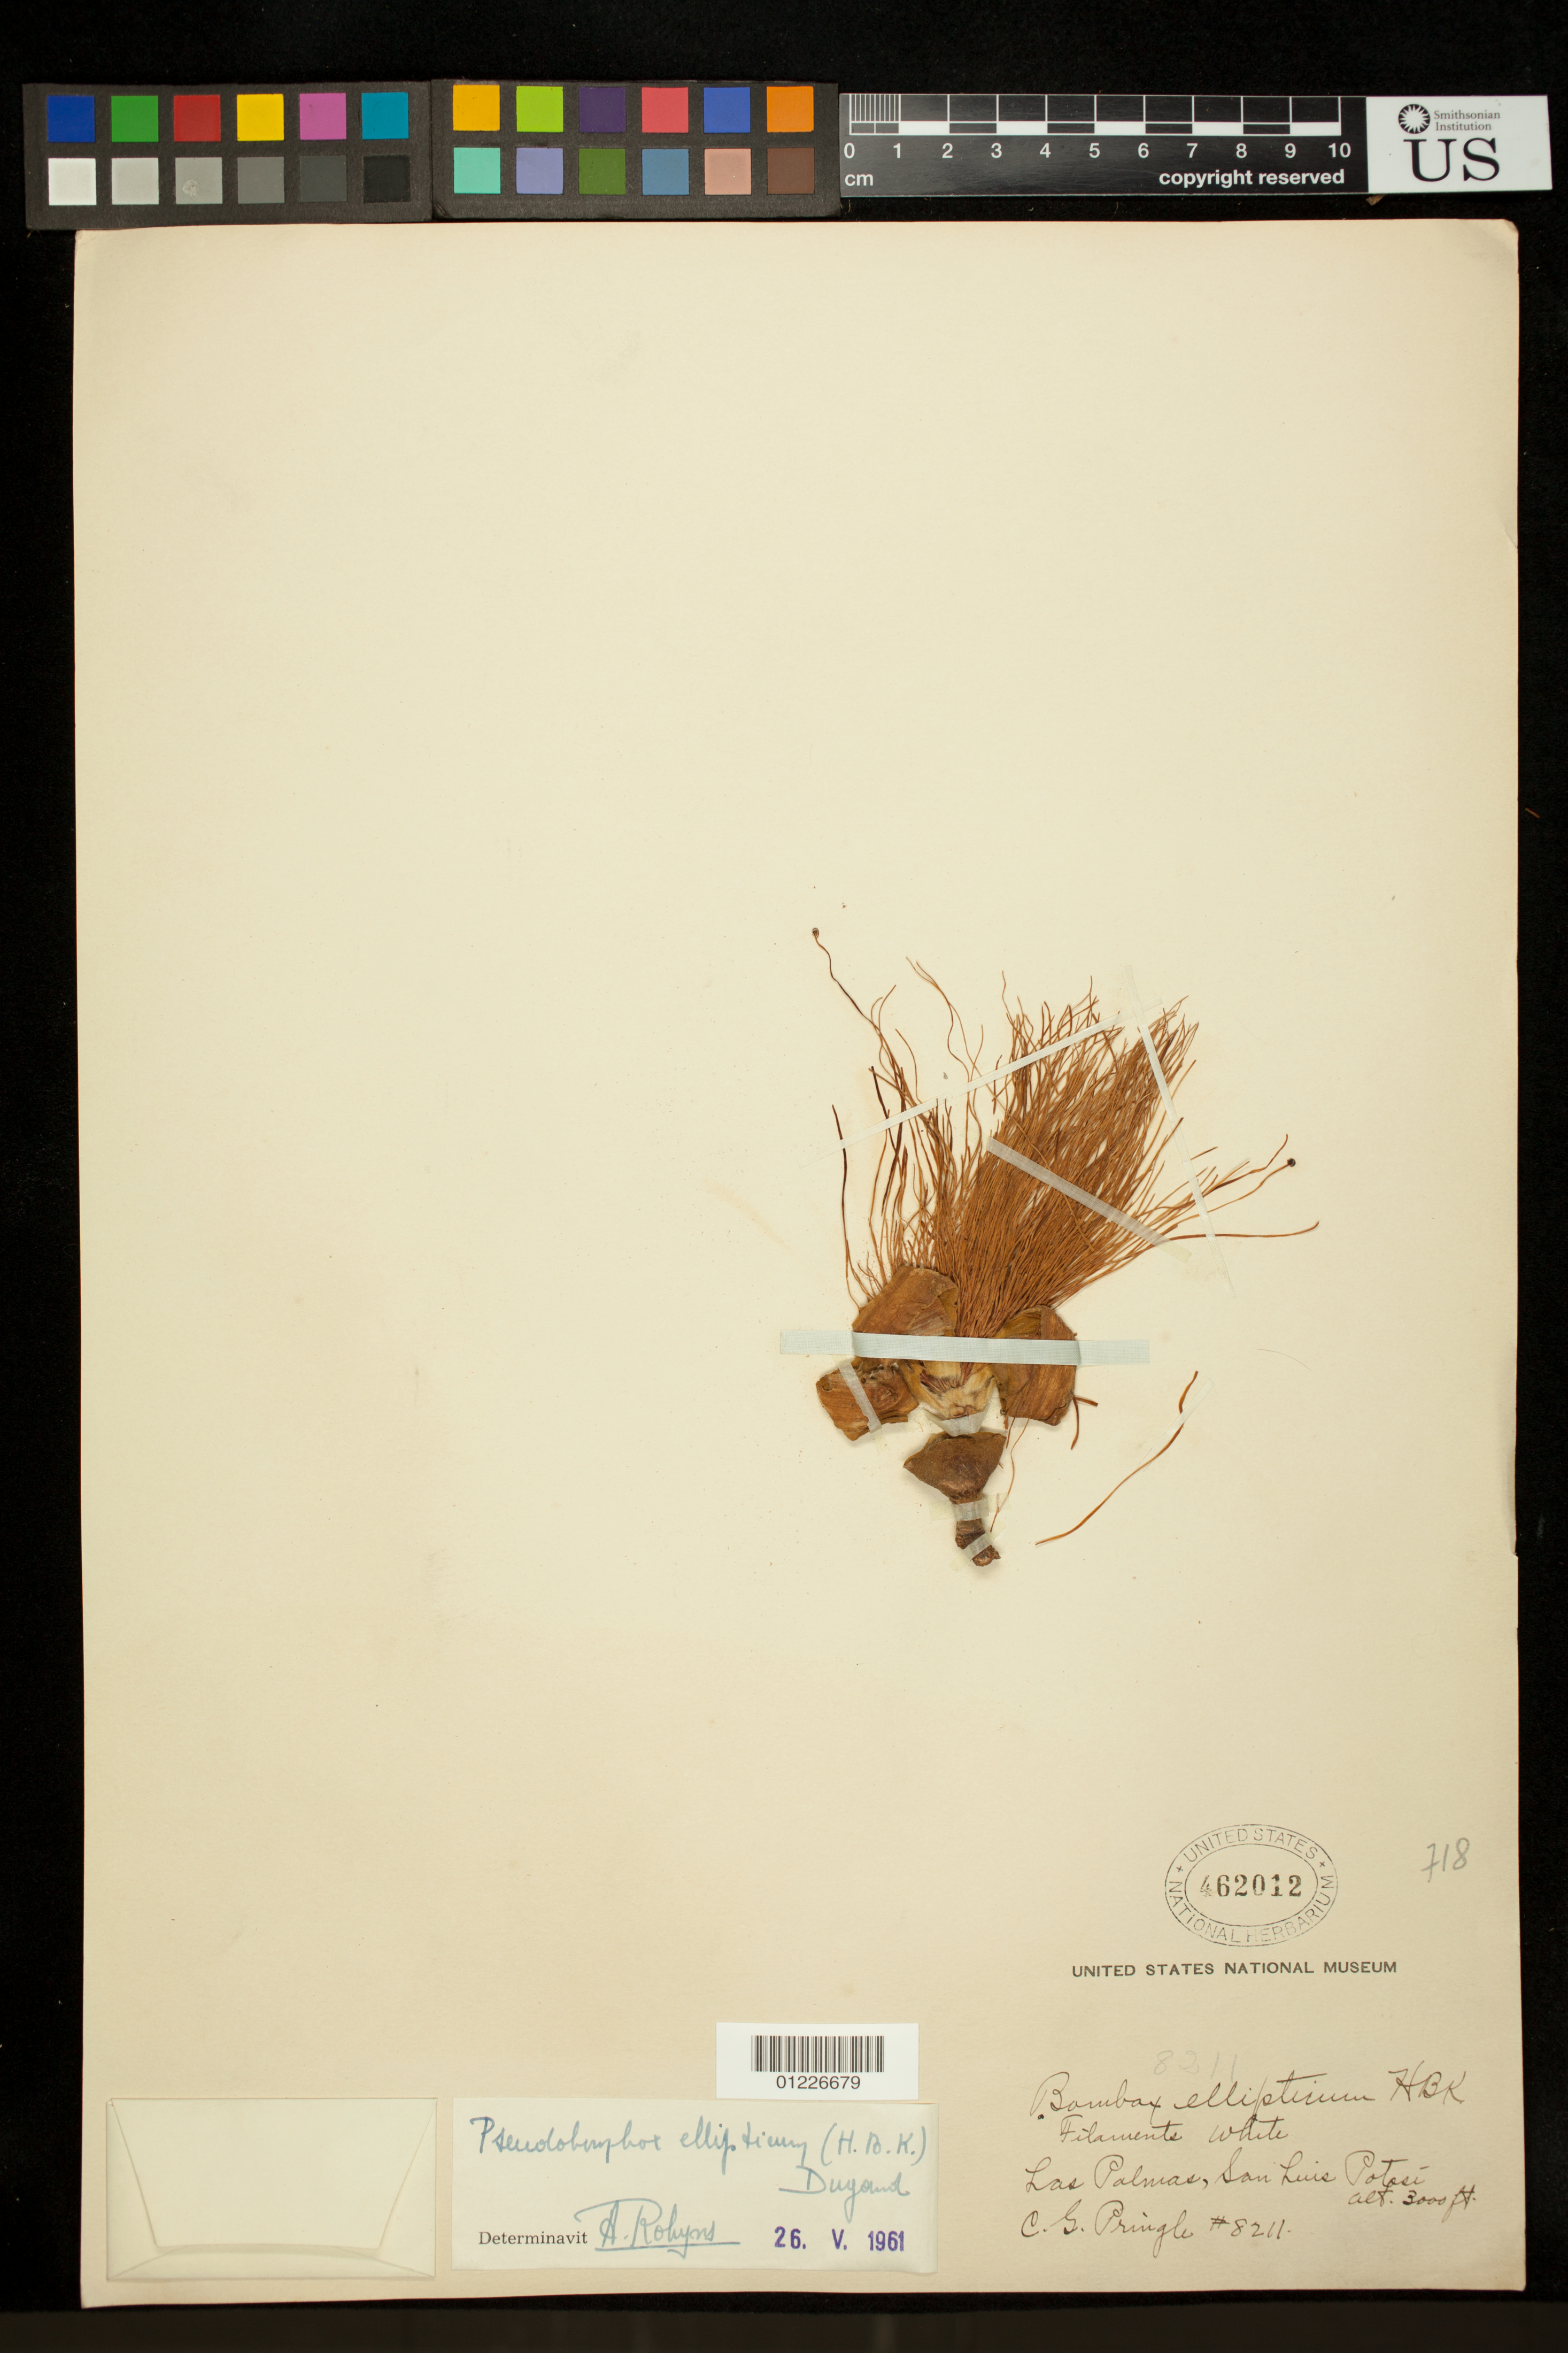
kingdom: Plantae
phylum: Tracheophyta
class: Magnoliopsida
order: Malvales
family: Malvaceae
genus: Pseudobombax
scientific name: Pseudobombax ellipticum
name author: (Kunth) Dugand G.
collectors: C. G. Pringle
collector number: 8211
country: Mexico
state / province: San Luis Potosi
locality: Las Palmas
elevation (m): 914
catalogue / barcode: US 462012